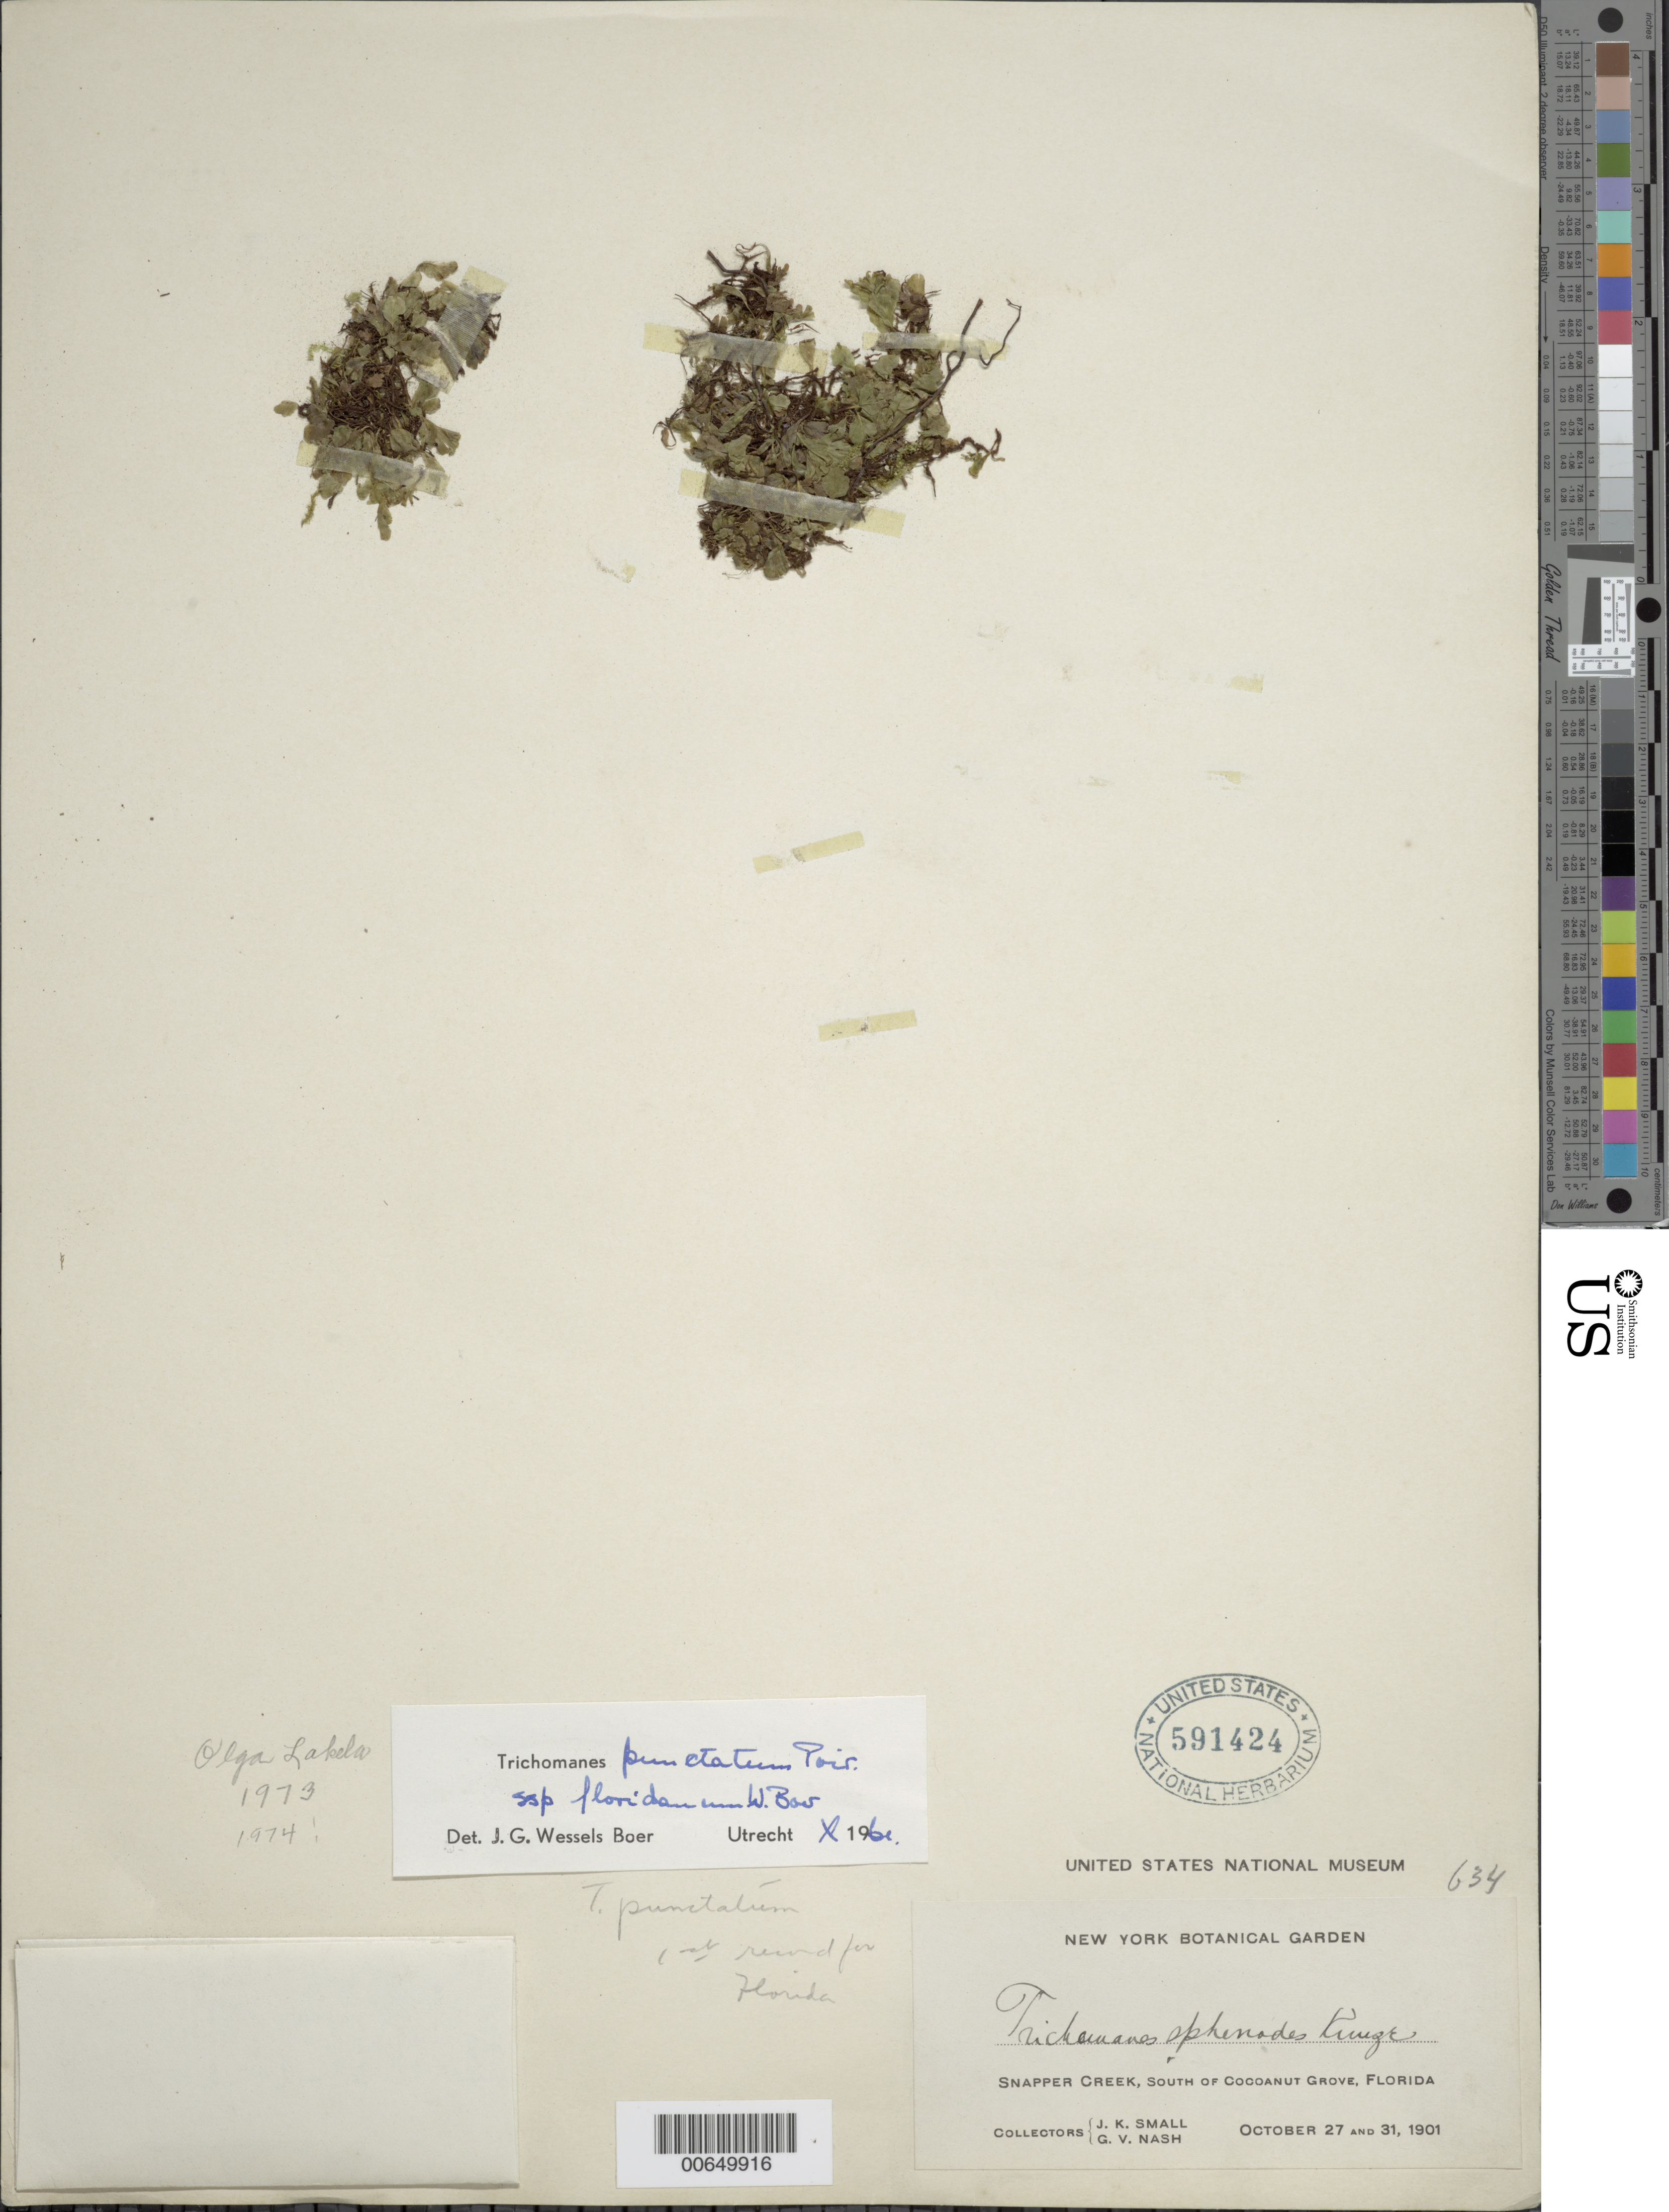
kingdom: Plantae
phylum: Tracheophyta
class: Polypodiopsida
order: Hymenophyllales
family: Hymenophyllaceae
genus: Didymoglossum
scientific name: Didymoglossum punctatum subsp. floridanum comb. nov., ined 2015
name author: (Poir.) Desv.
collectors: J. K. Small & G. V. Nash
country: United States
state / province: Florida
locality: Snapper Creek, S of Cocoanut Grove, Florida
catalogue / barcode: US 591424